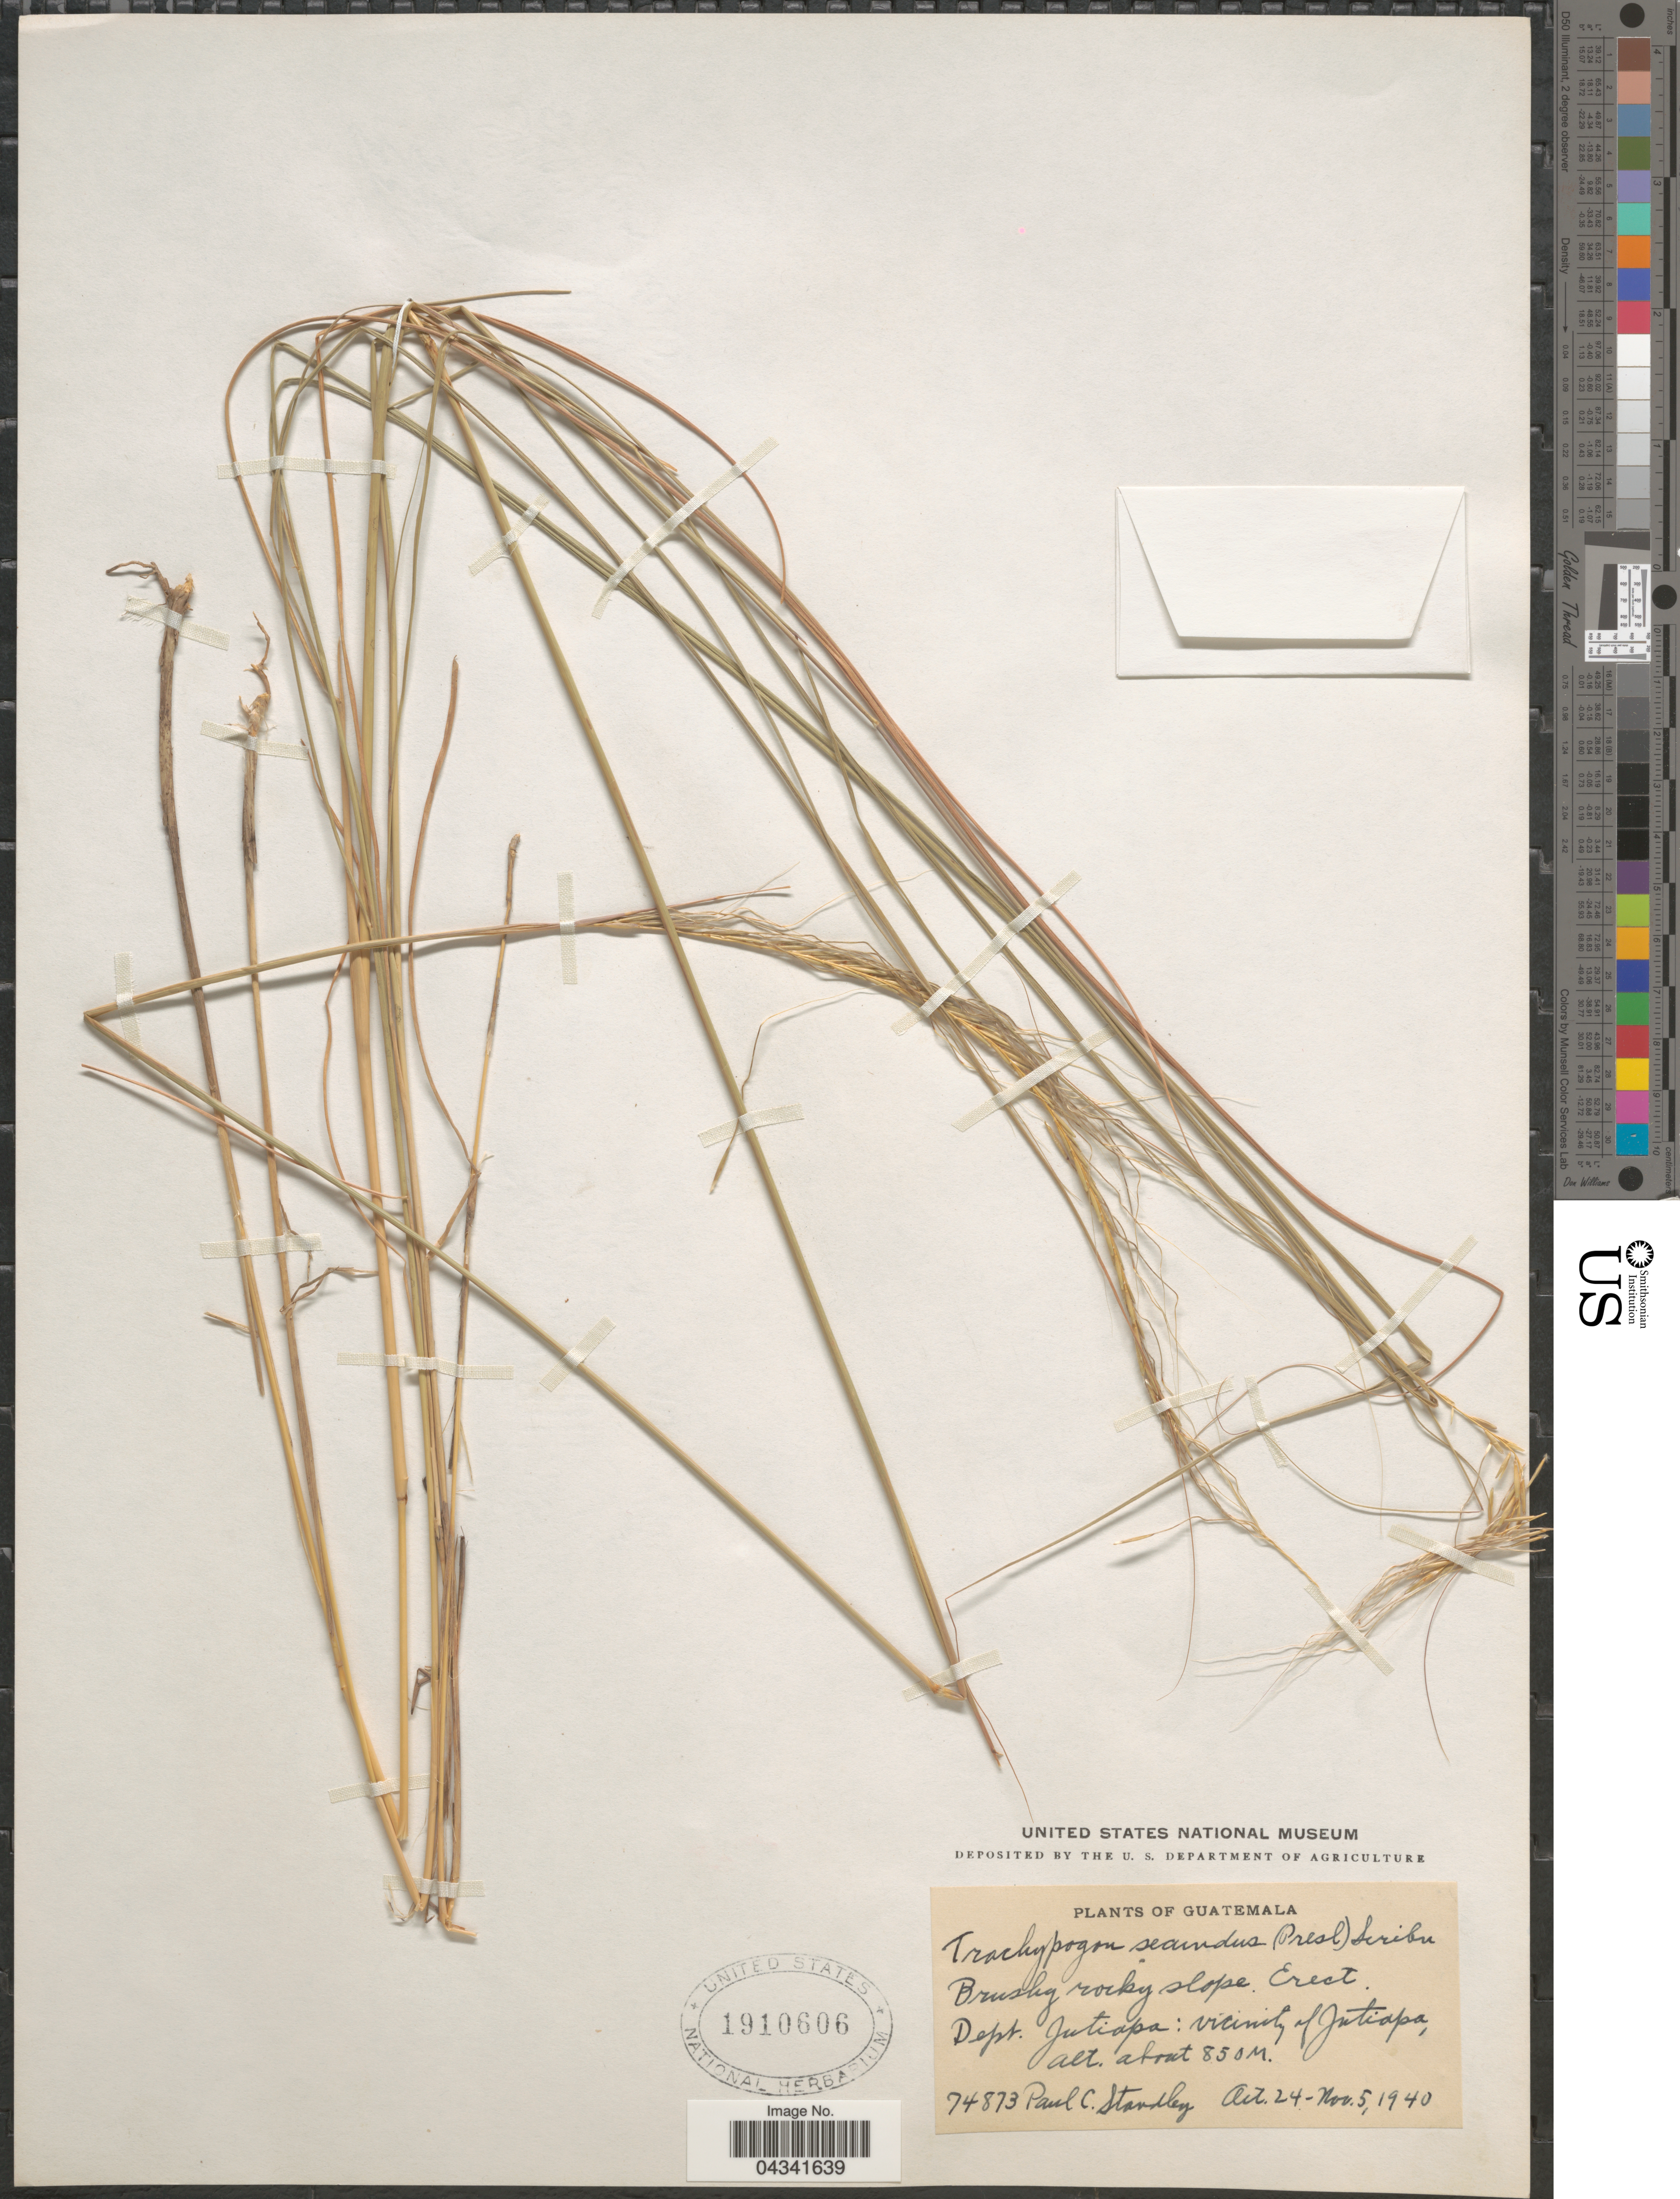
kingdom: Plantae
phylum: Tracheophyta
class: Liliopsida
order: Poales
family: Poaceae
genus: Trachypogon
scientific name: Trachypogon spicatus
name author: (L. f.) Kuntze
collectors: P. C. Standley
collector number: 74873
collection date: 1940-10-24/1940-11-05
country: Guatemala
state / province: Jutiapa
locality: Dept. Jutiapa: vicinity of Jutiapa.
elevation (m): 850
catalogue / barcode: US 1910606